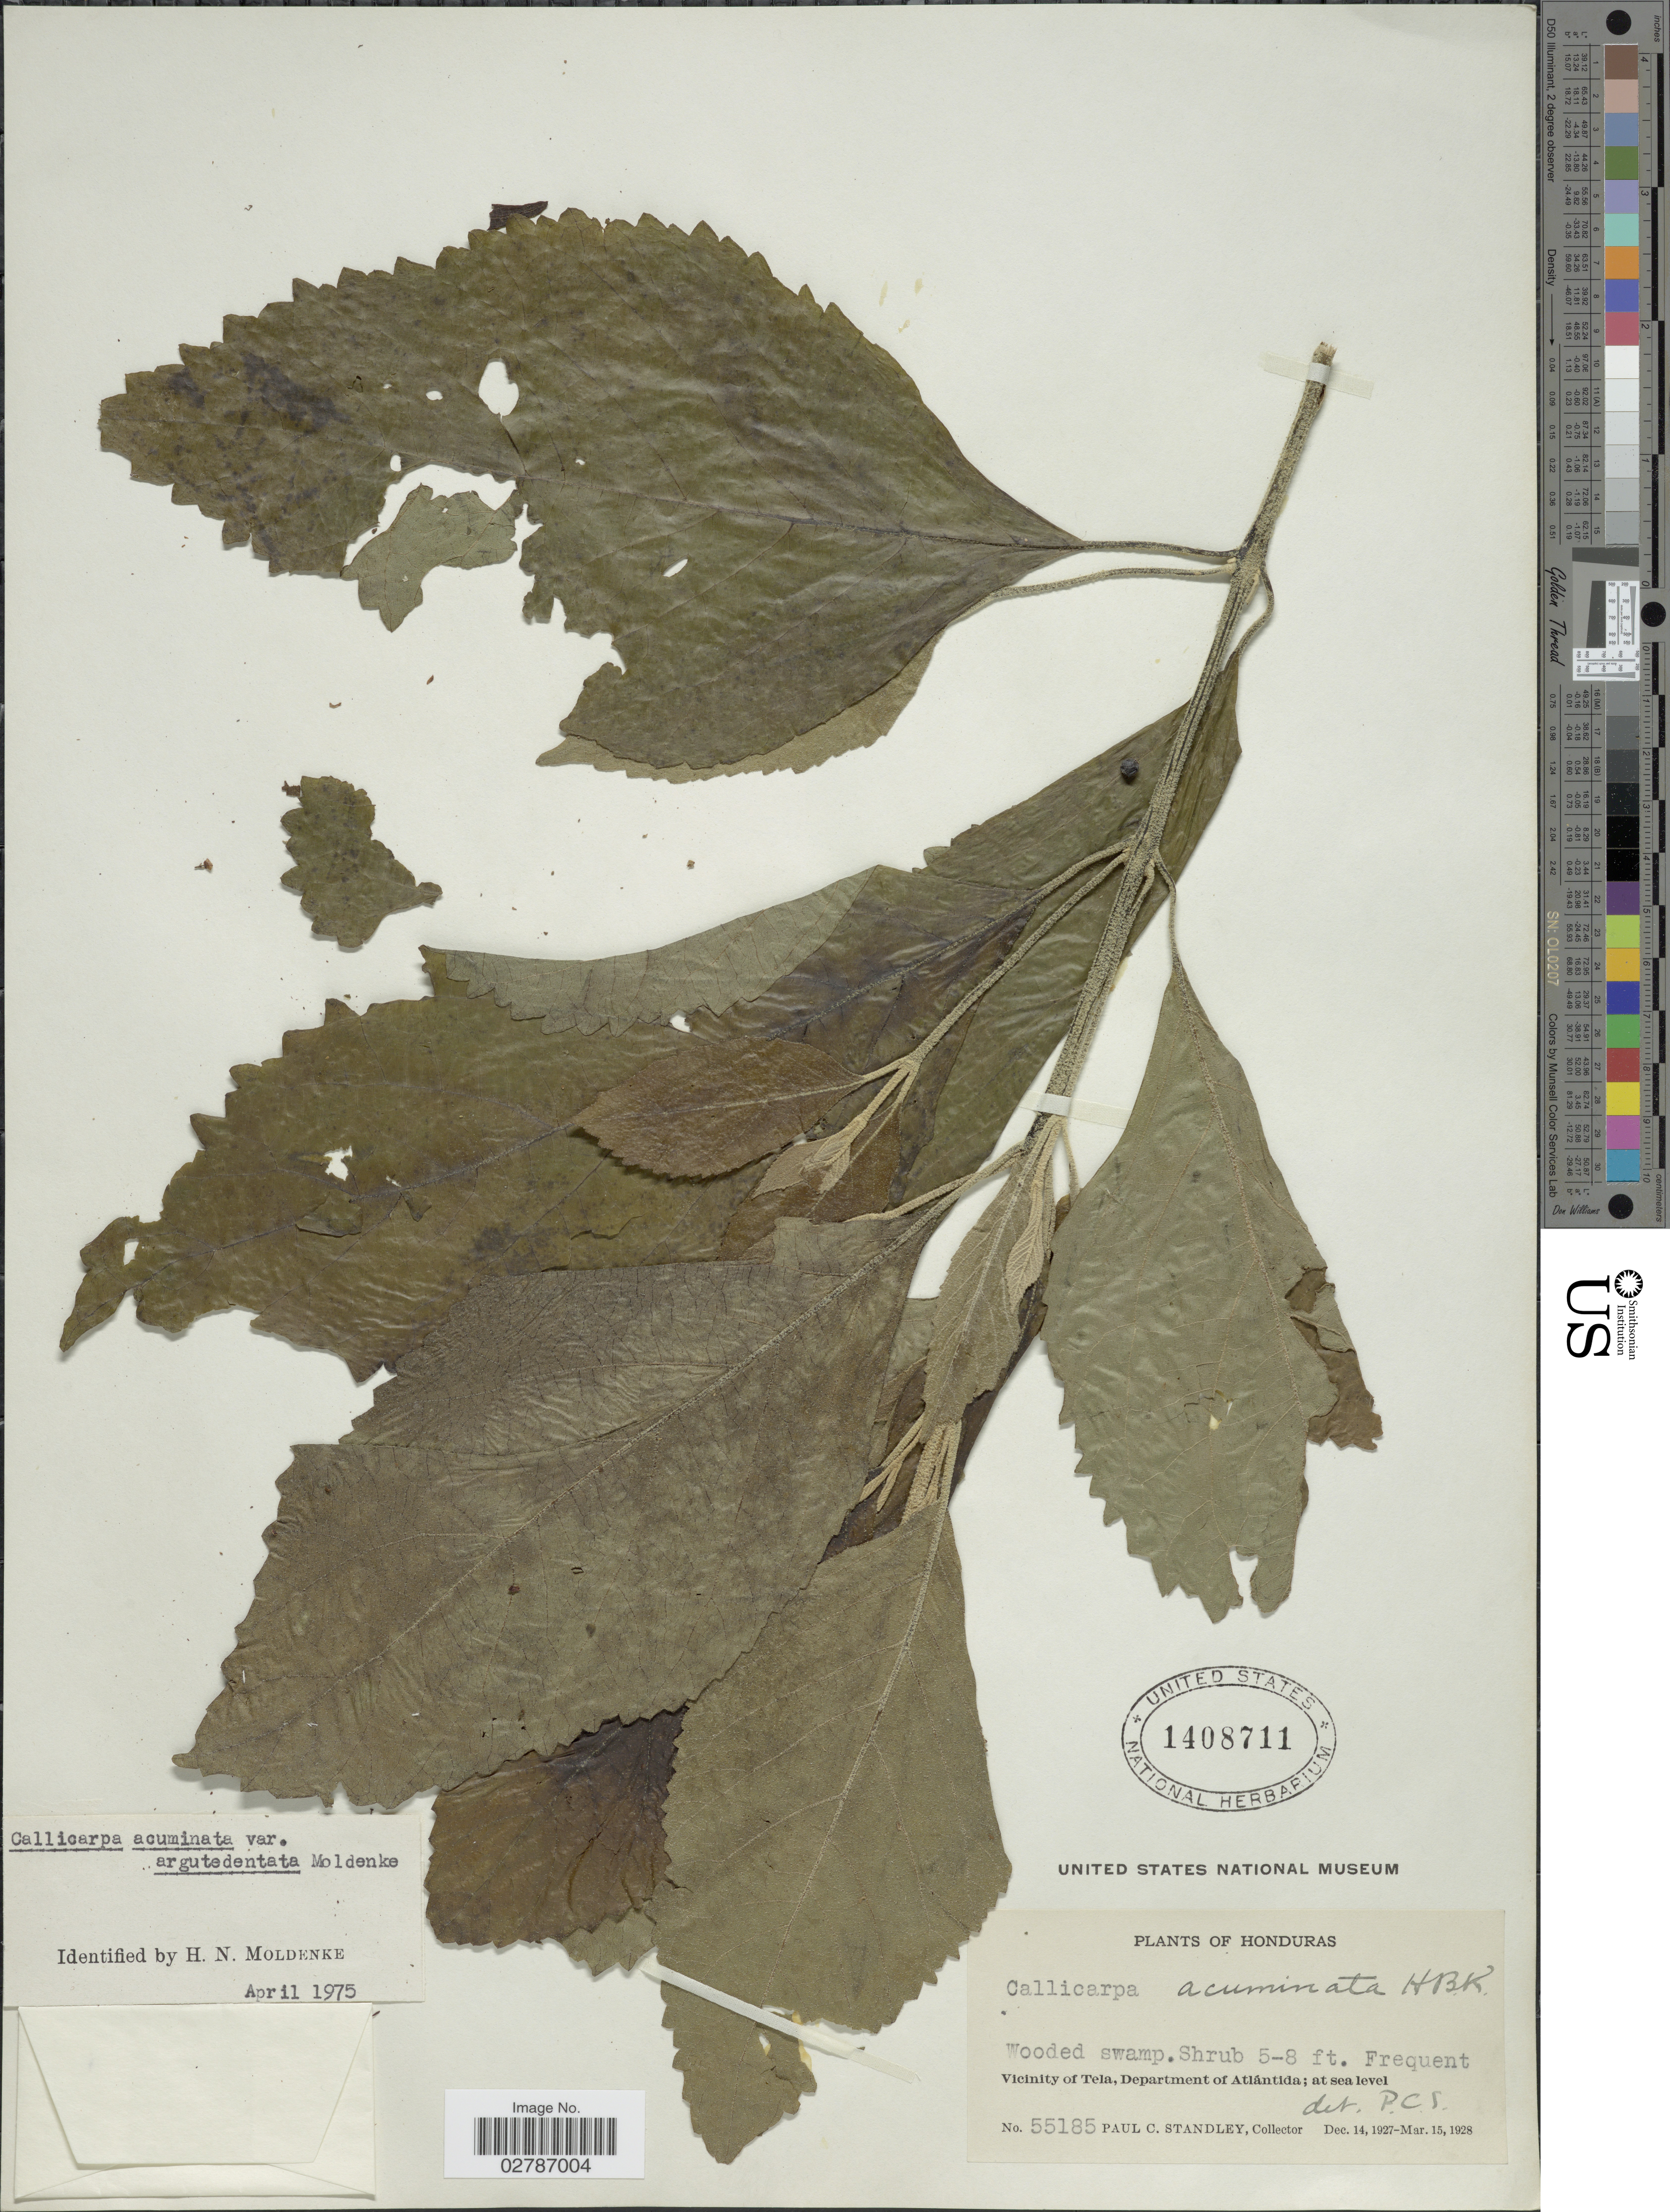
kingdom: Plantae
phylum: Tracheophyta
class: Magnoliopsida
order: Lamiales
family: Lamiaceae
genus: Callicarpa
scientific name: Callicarpa acuminata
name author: Kunth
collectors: P. C. Standley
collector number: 55185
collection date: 1927-12-14/1928-03-15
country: Honduras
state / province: Atlántida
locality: Vicinity of Tela, Department of Atlántida.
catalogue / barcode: US 1408711